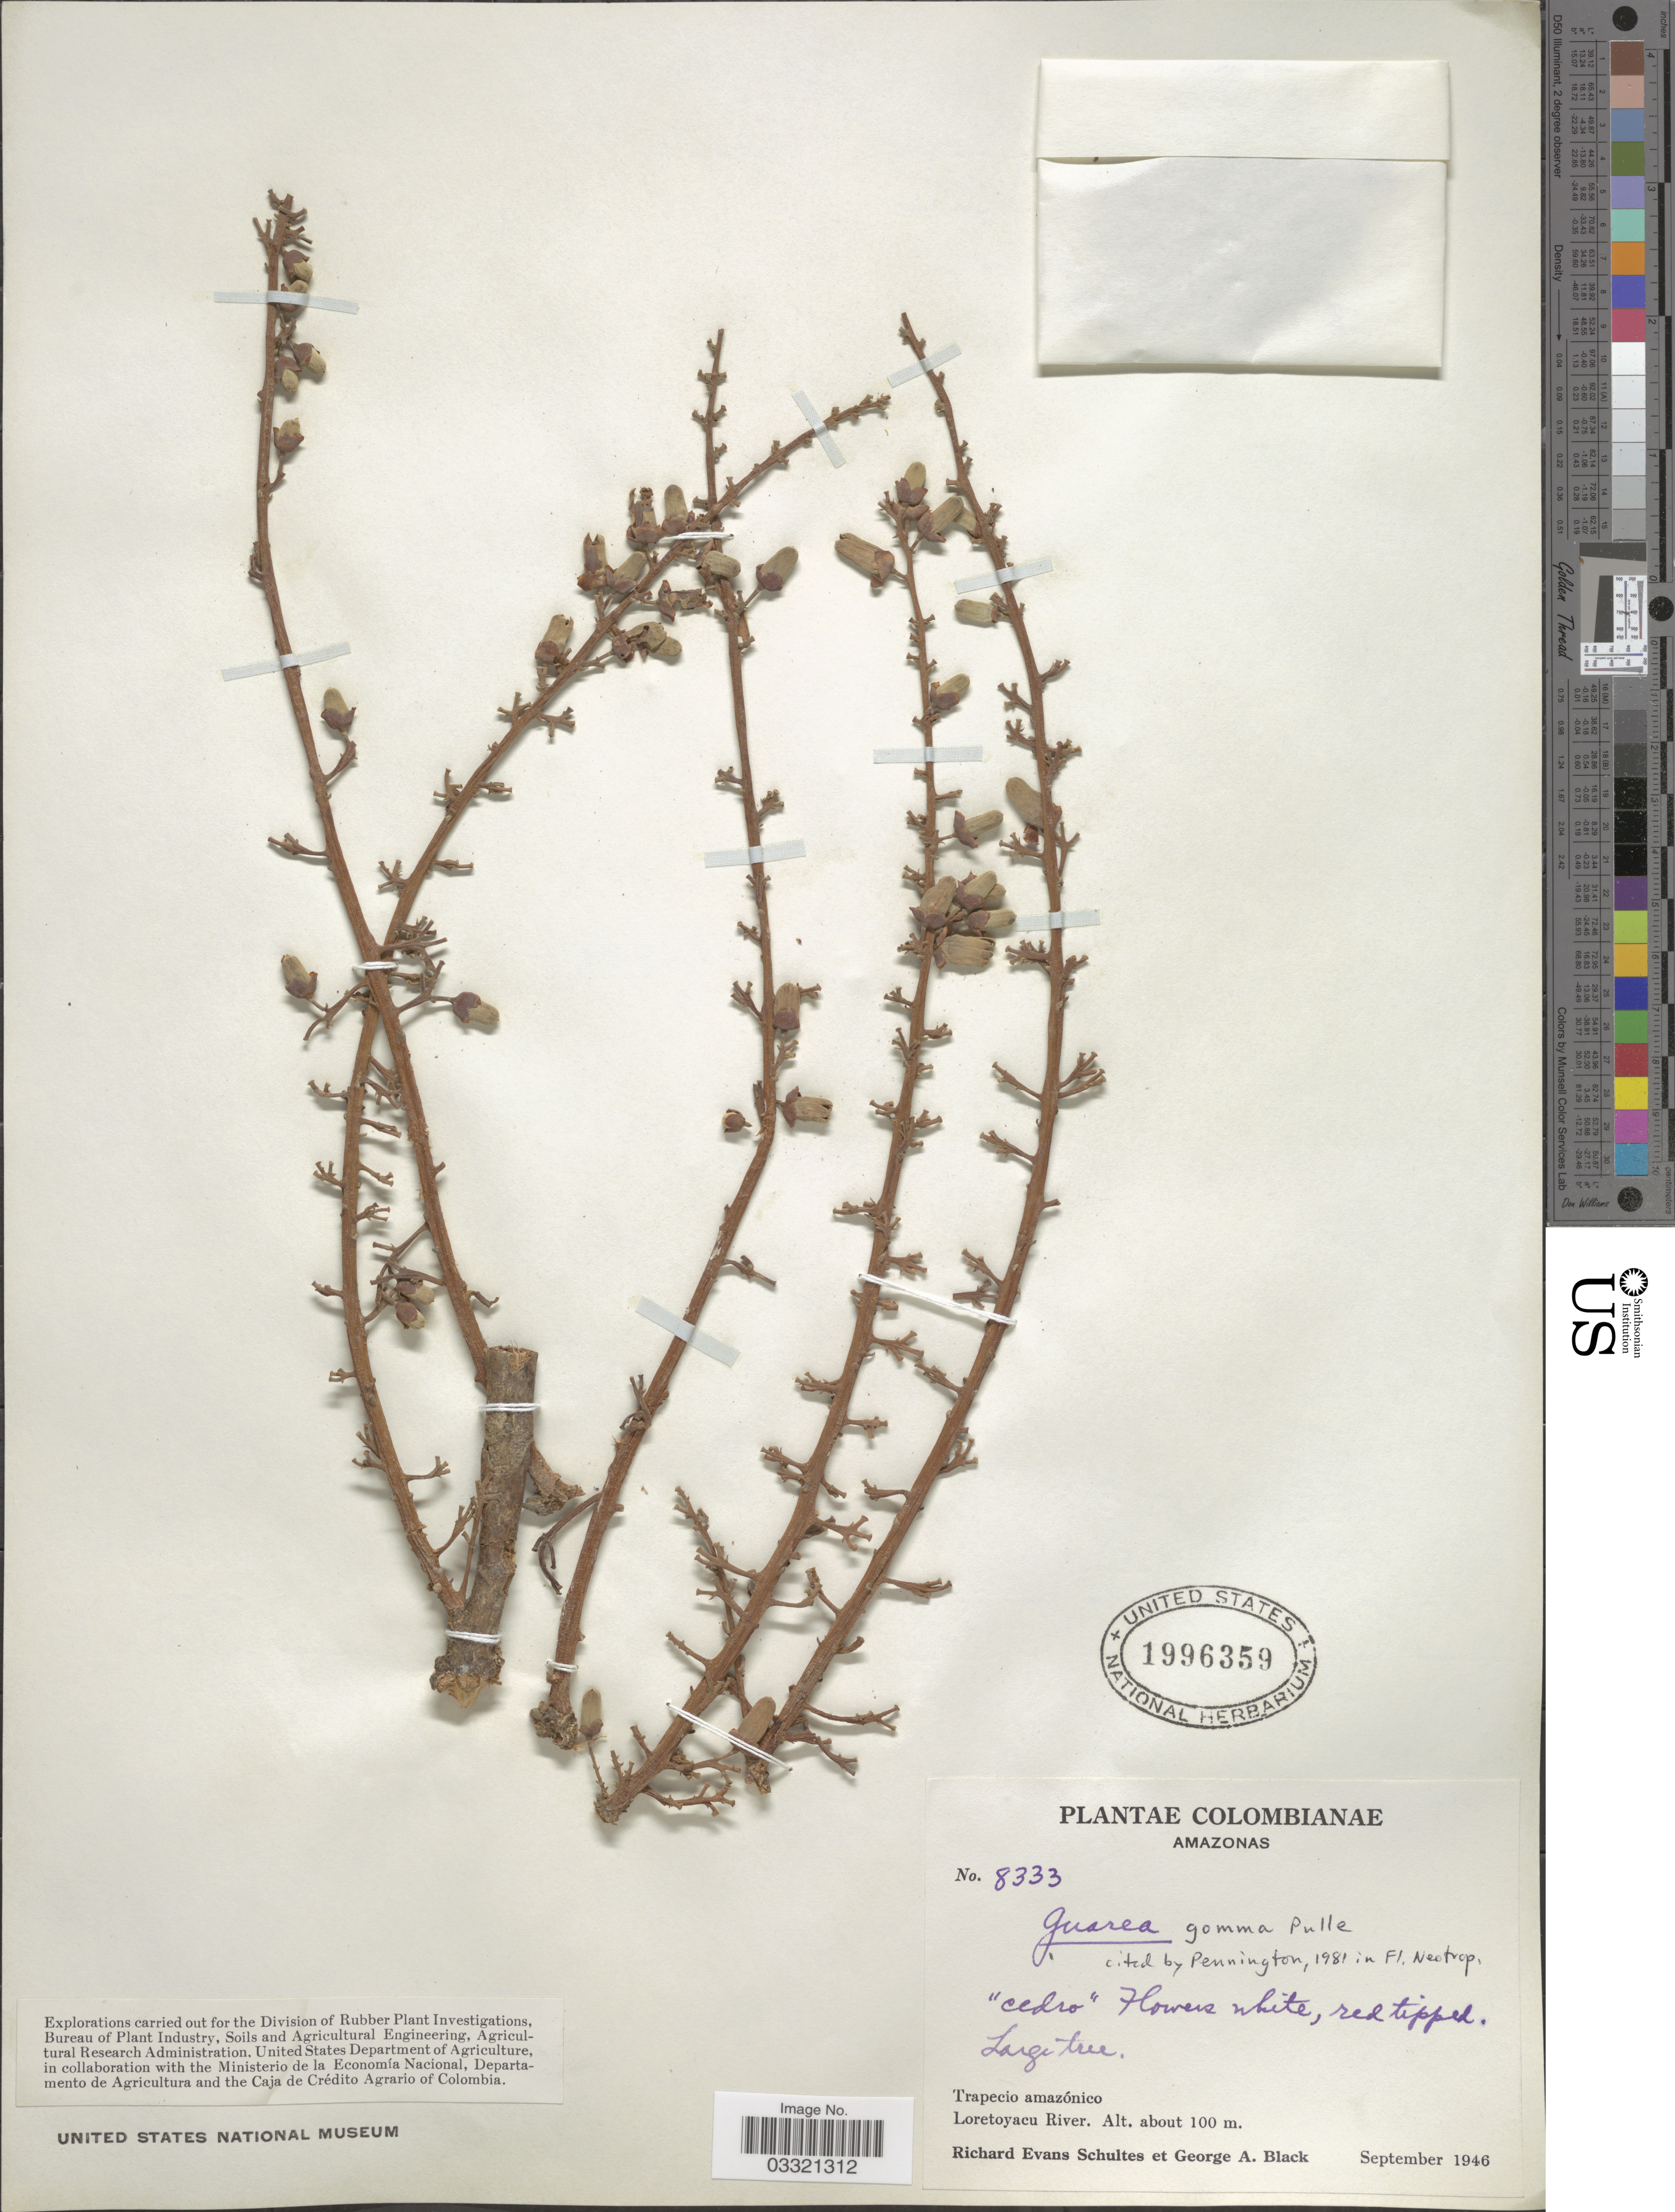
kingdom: Plantae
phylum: Tracheophyta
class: Magnoliopsida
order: Sapindales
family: Meliaceae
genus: Guarea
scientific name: Guarea gomma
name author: Pulle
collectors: R. E. Schultes & G. A. Black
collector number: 8333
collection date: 1946-09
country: Colombia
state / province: Amazônas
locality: Trapecio amazónico. Loretoyacu River.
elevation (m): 100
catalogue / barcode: US 1996359